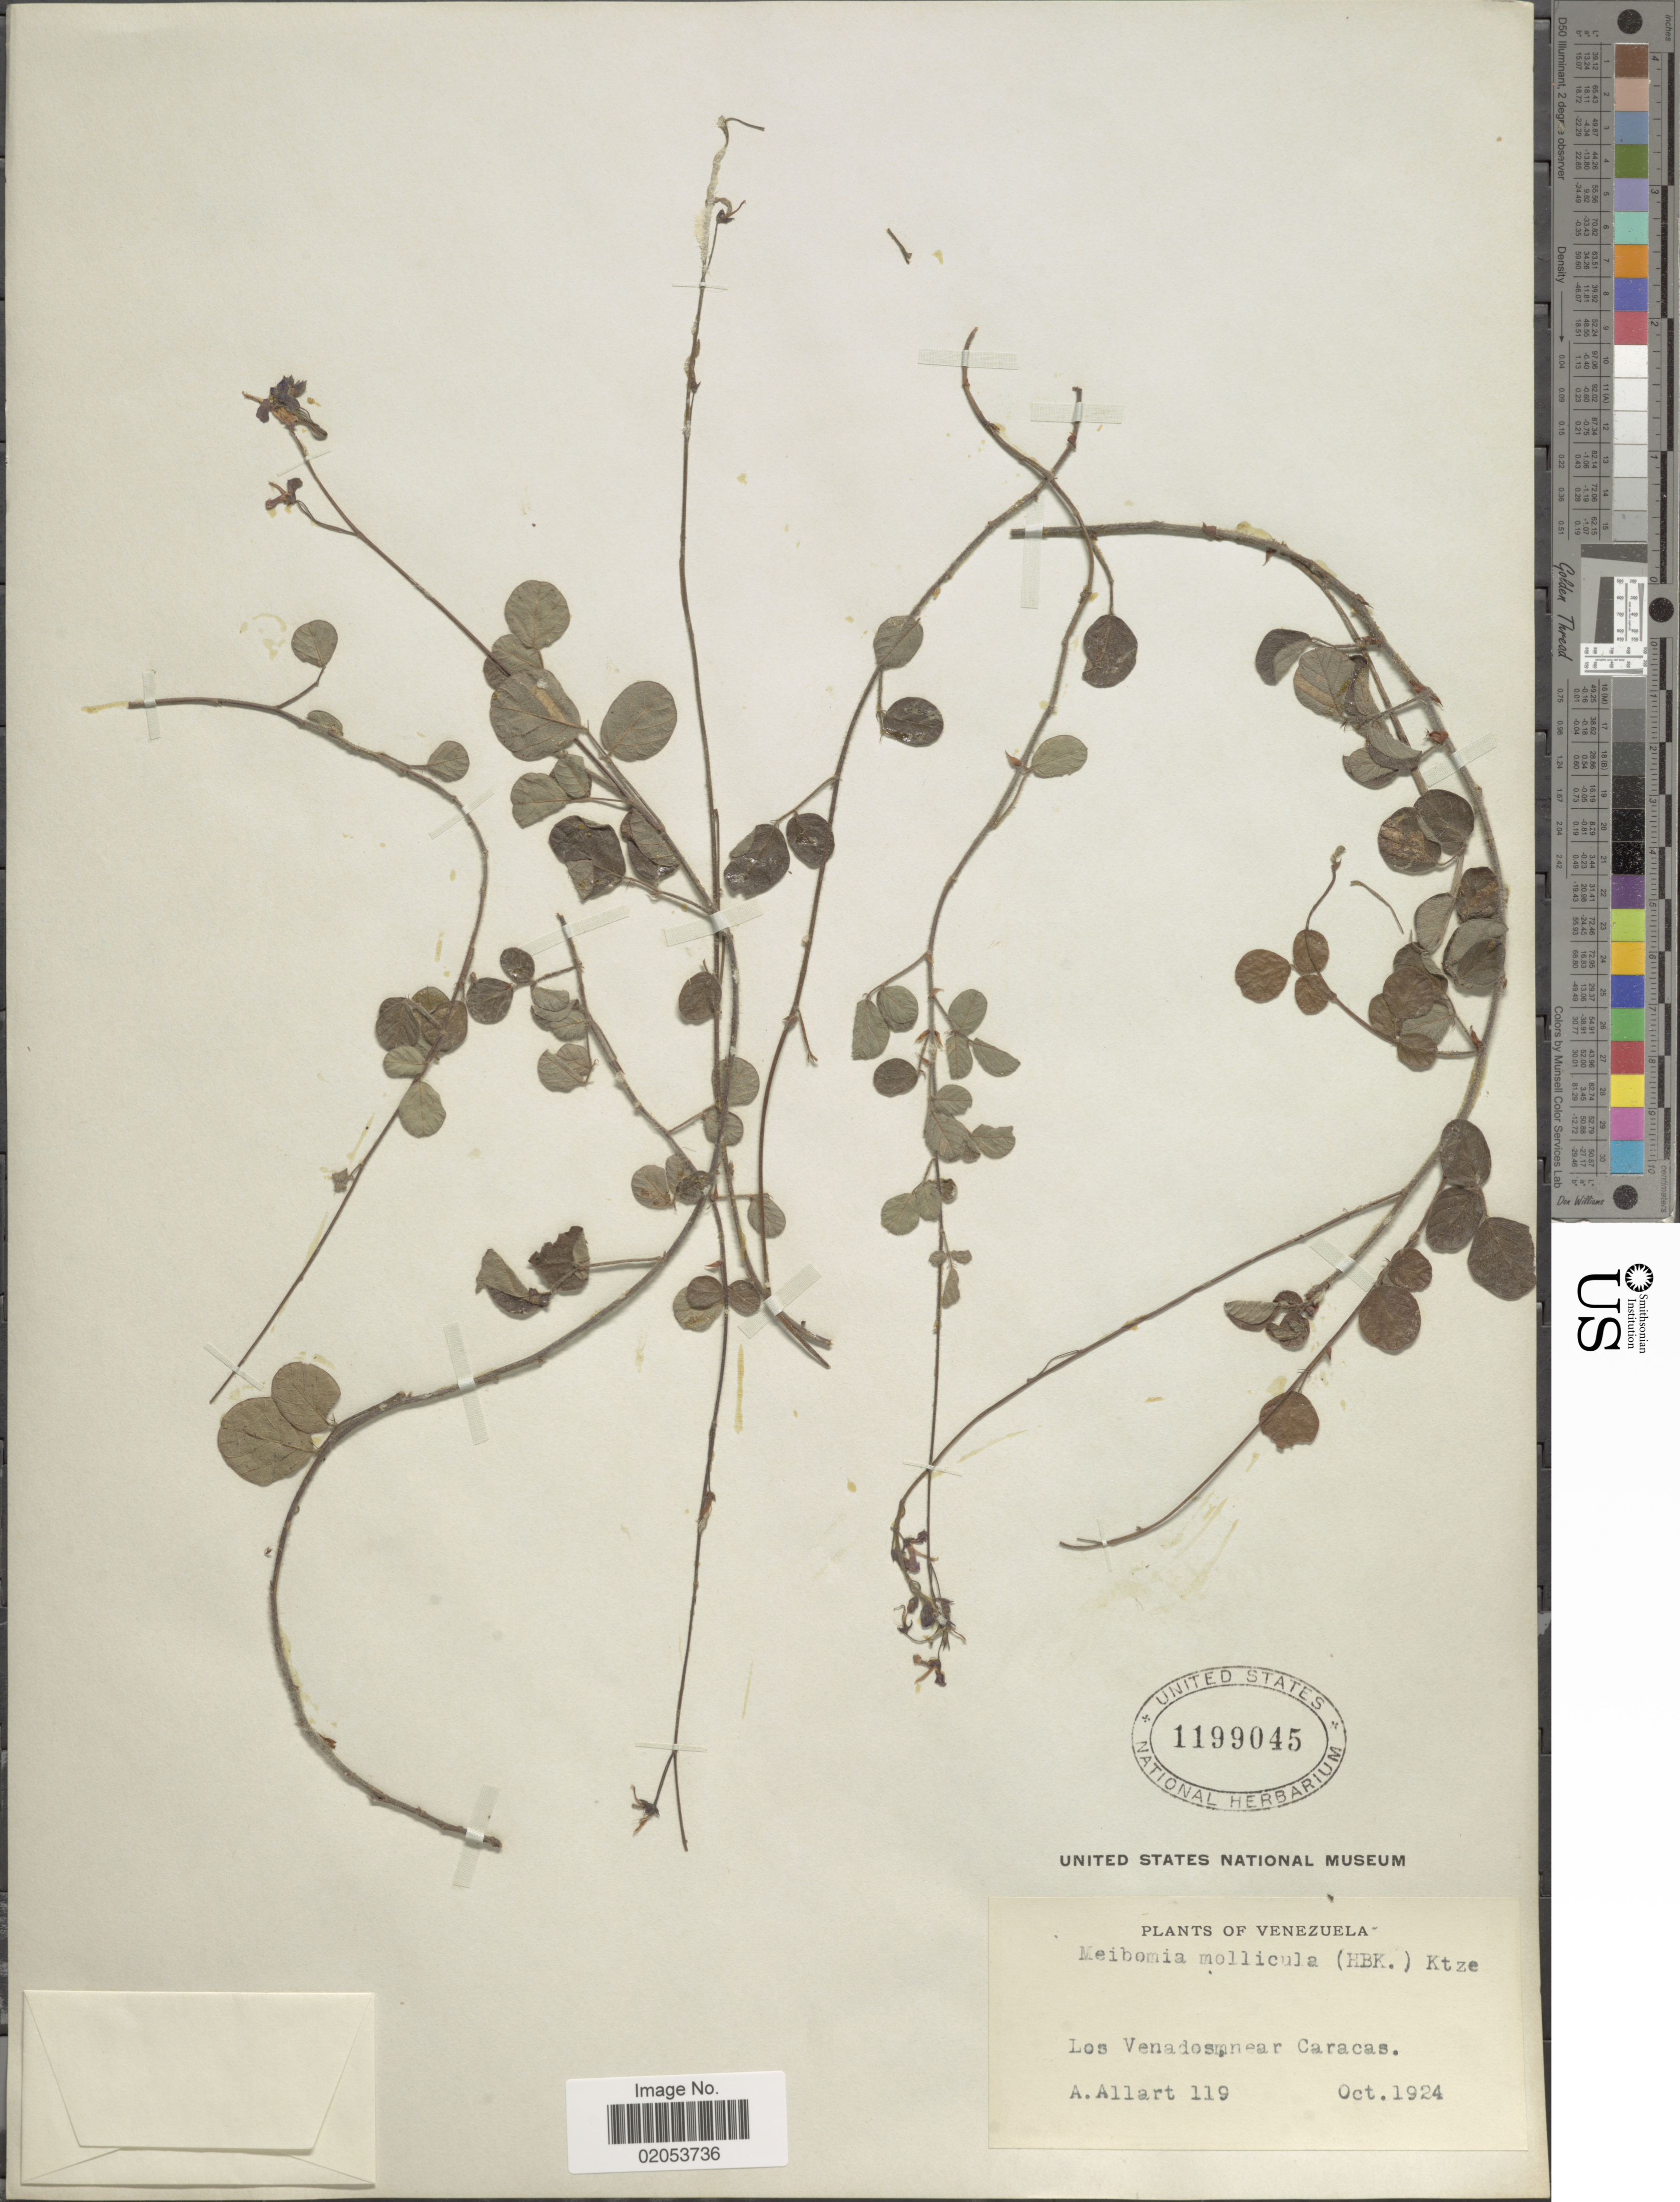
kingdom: Plantae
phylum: Tracheophyta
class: Magnoliopsida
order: Fabales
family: Fabaceae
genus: Desmodium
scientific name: Desmodium molliculum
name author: (Kunth) DC.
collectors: A. Allart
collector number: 119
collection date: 1924-10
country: Venezuela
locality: Los Venados near Caracas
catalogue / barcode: US 1199045